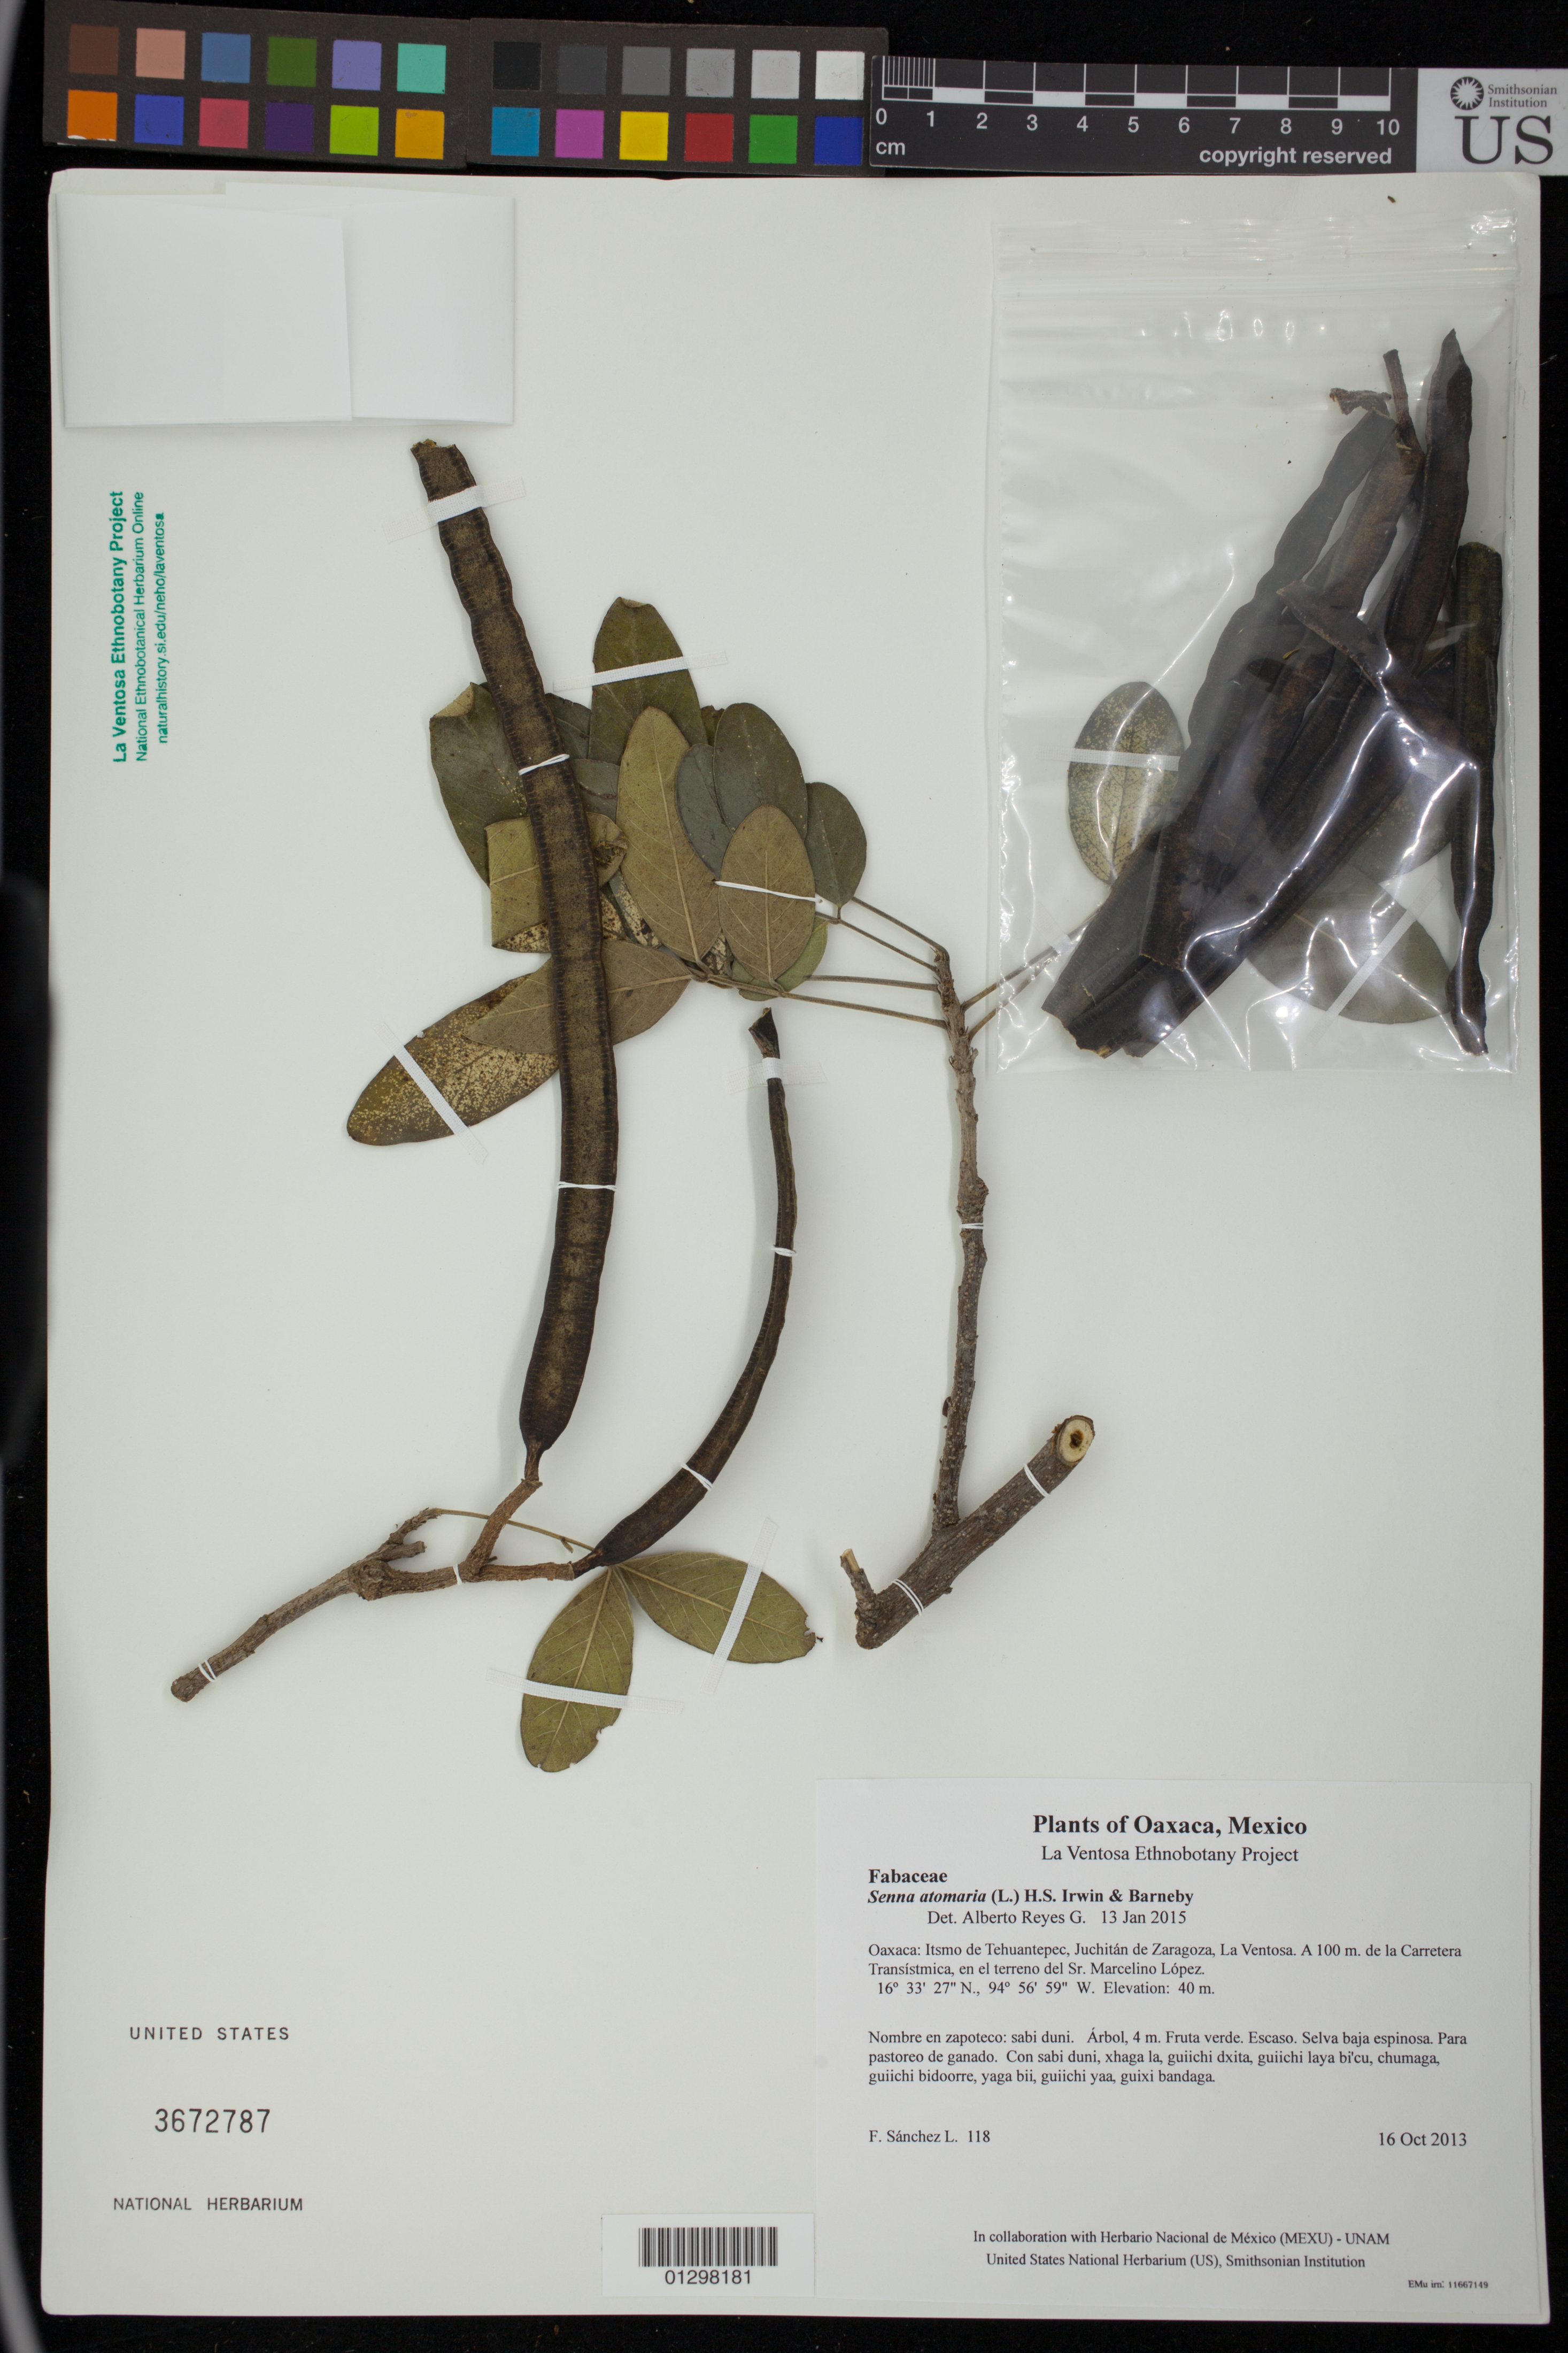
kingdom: Plantae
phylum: Tracheophyta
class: Magnoliopsida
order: Fabales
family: Fabaceae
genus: Senna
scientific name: Senna atomaria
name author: (L.) H.S. Irwin & Barneby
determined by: Reyes García, A.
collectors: F. Sánchez L.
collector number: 118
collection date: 2013-10-16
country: Mexico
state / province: Oaxaca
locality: Itsmo de Tehuantepec, Juchitán de Zaragoza, La Ventosa. A 100 m. de la Carretera Transístmica, en el terreno del Sr. Marcelino López.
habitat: Selva baja espinosa. Para pastoreo de ganado.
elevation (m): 40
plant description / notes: MEXU, US; Yaga. 4 m. Cuaananaxhi naga'. Huaxie'.; bainilla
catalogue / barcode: US 3672787